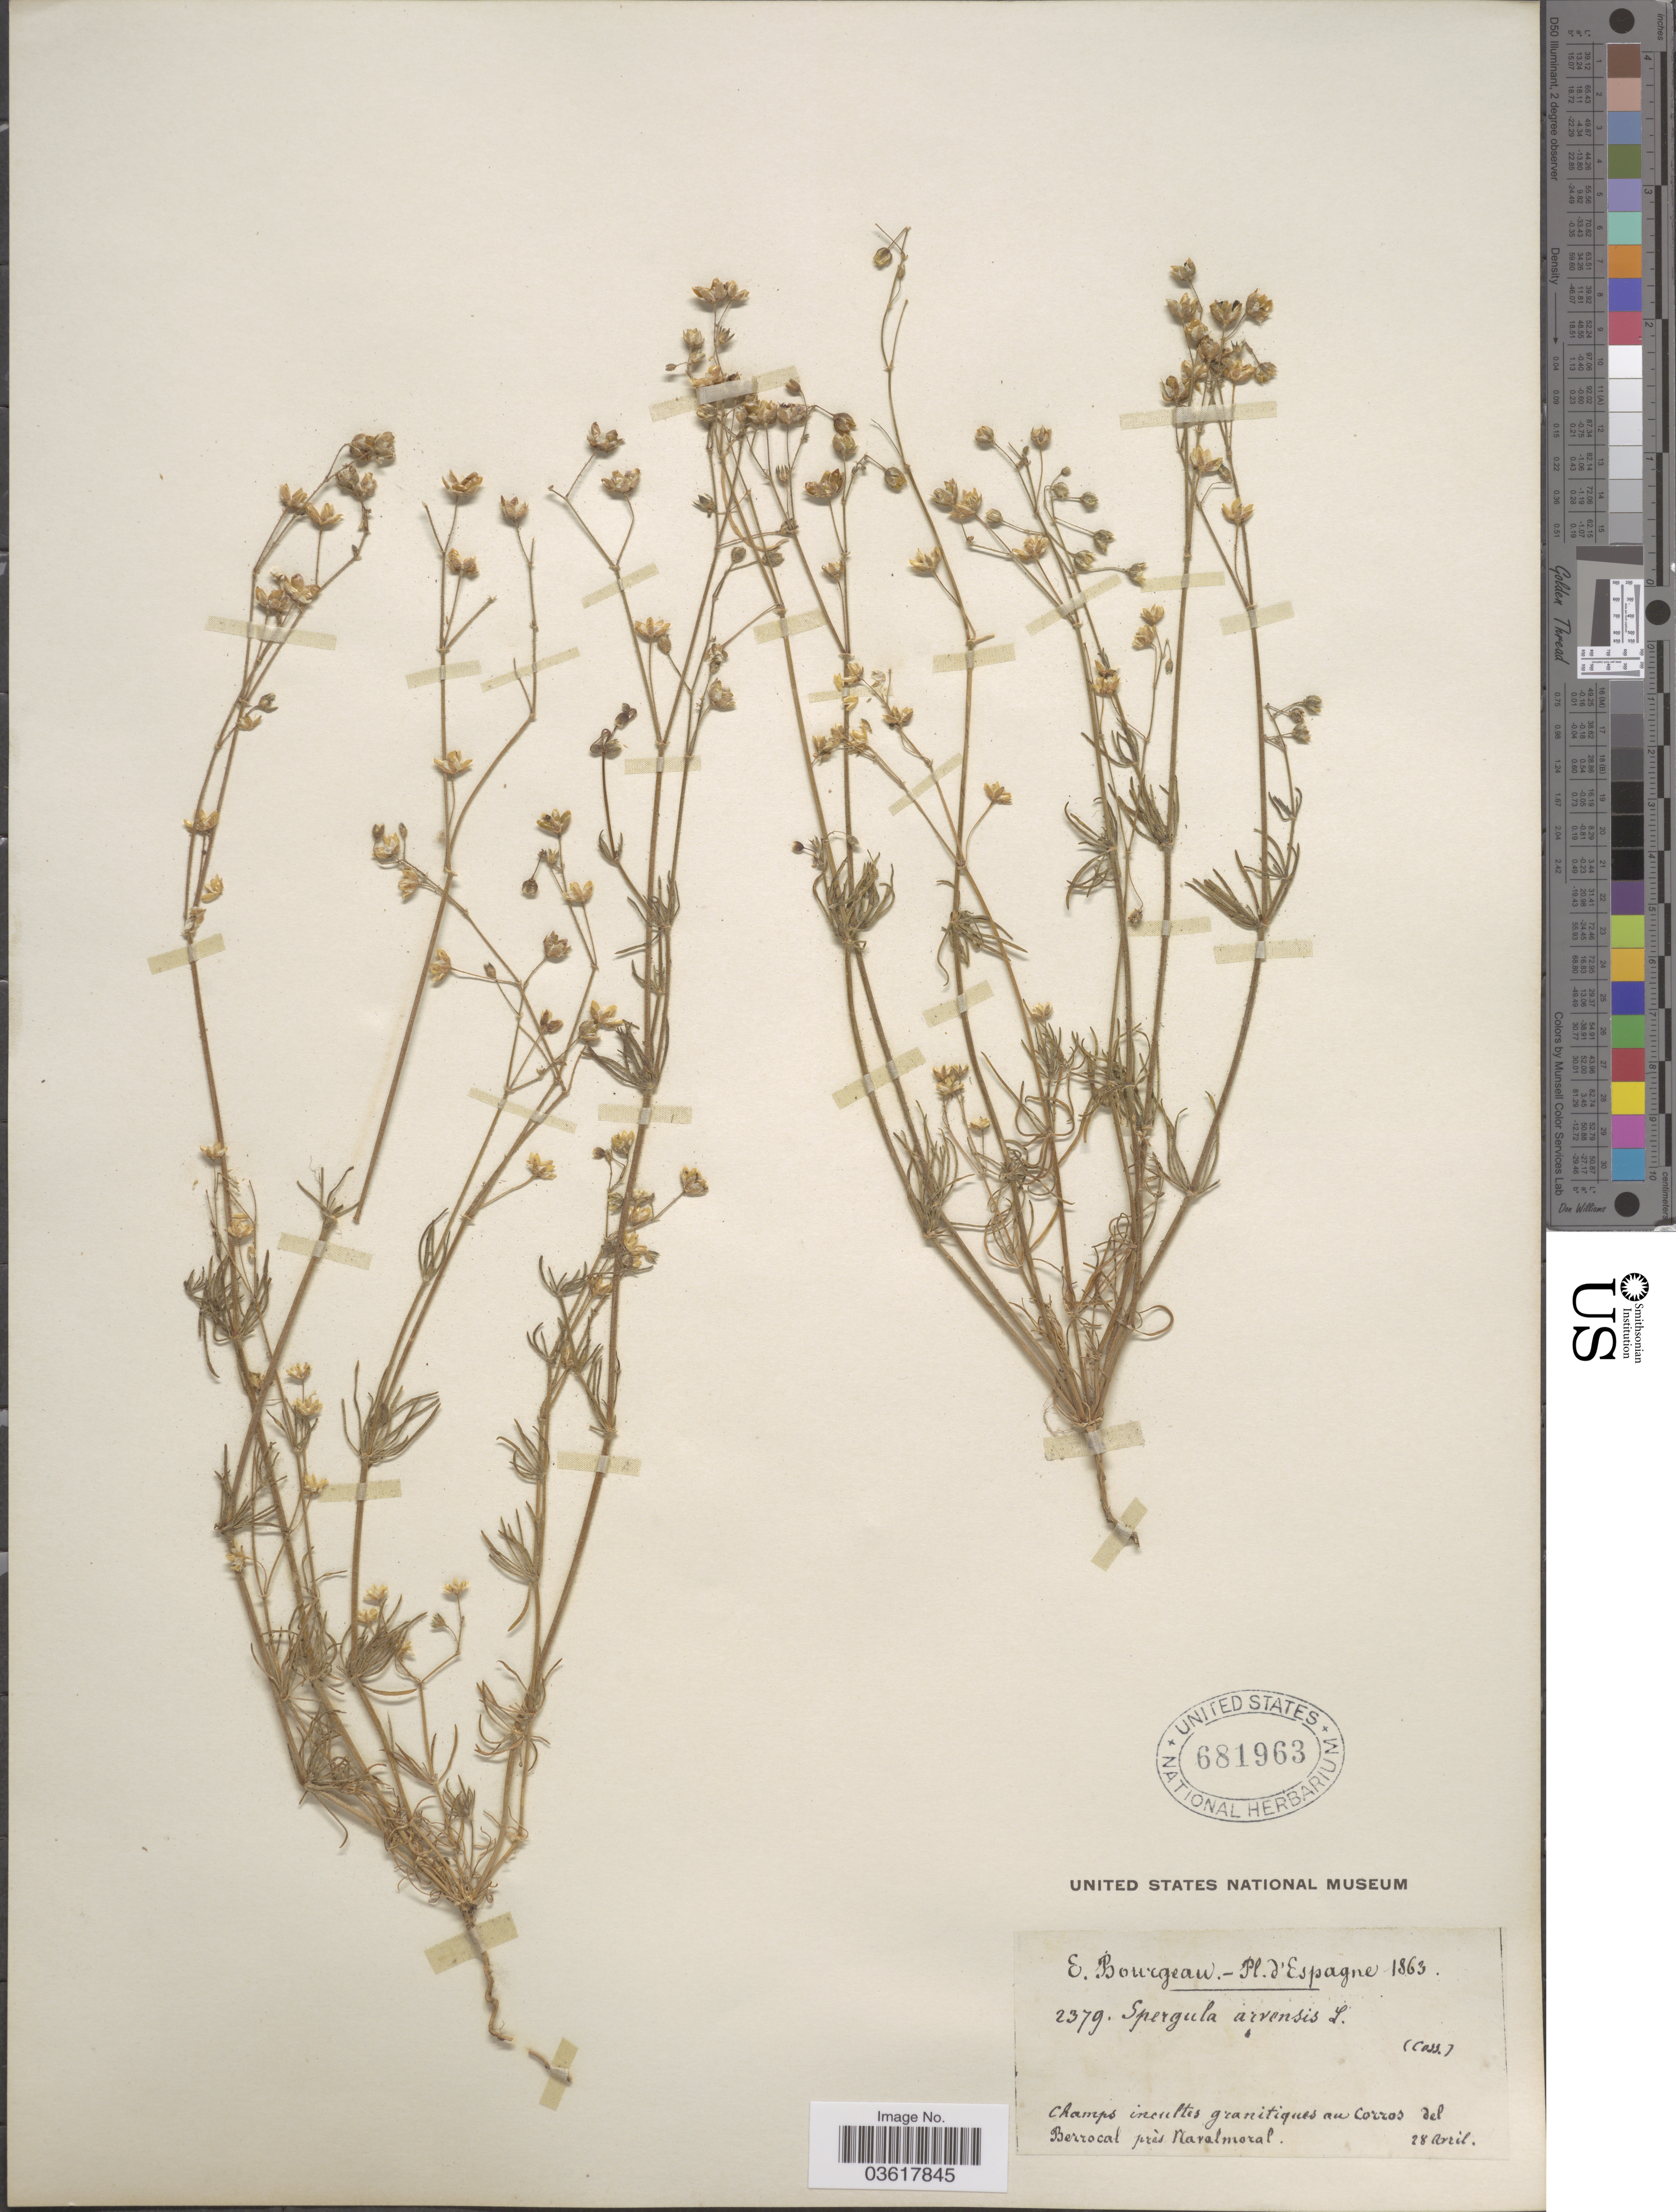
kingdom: Plantae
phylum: Tracheophyta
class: Magnoliopsida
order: Caryophyllales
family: Caryophyllaceae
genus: Spergula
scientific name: Spergula arvensis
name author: L.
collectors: E. Bourgeau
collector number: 2379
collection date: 1863-04-28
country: Spain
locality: Espagne. Champs incultes granitiques au Corros del Berrocal près Naralmoral.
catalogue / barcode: US 681963